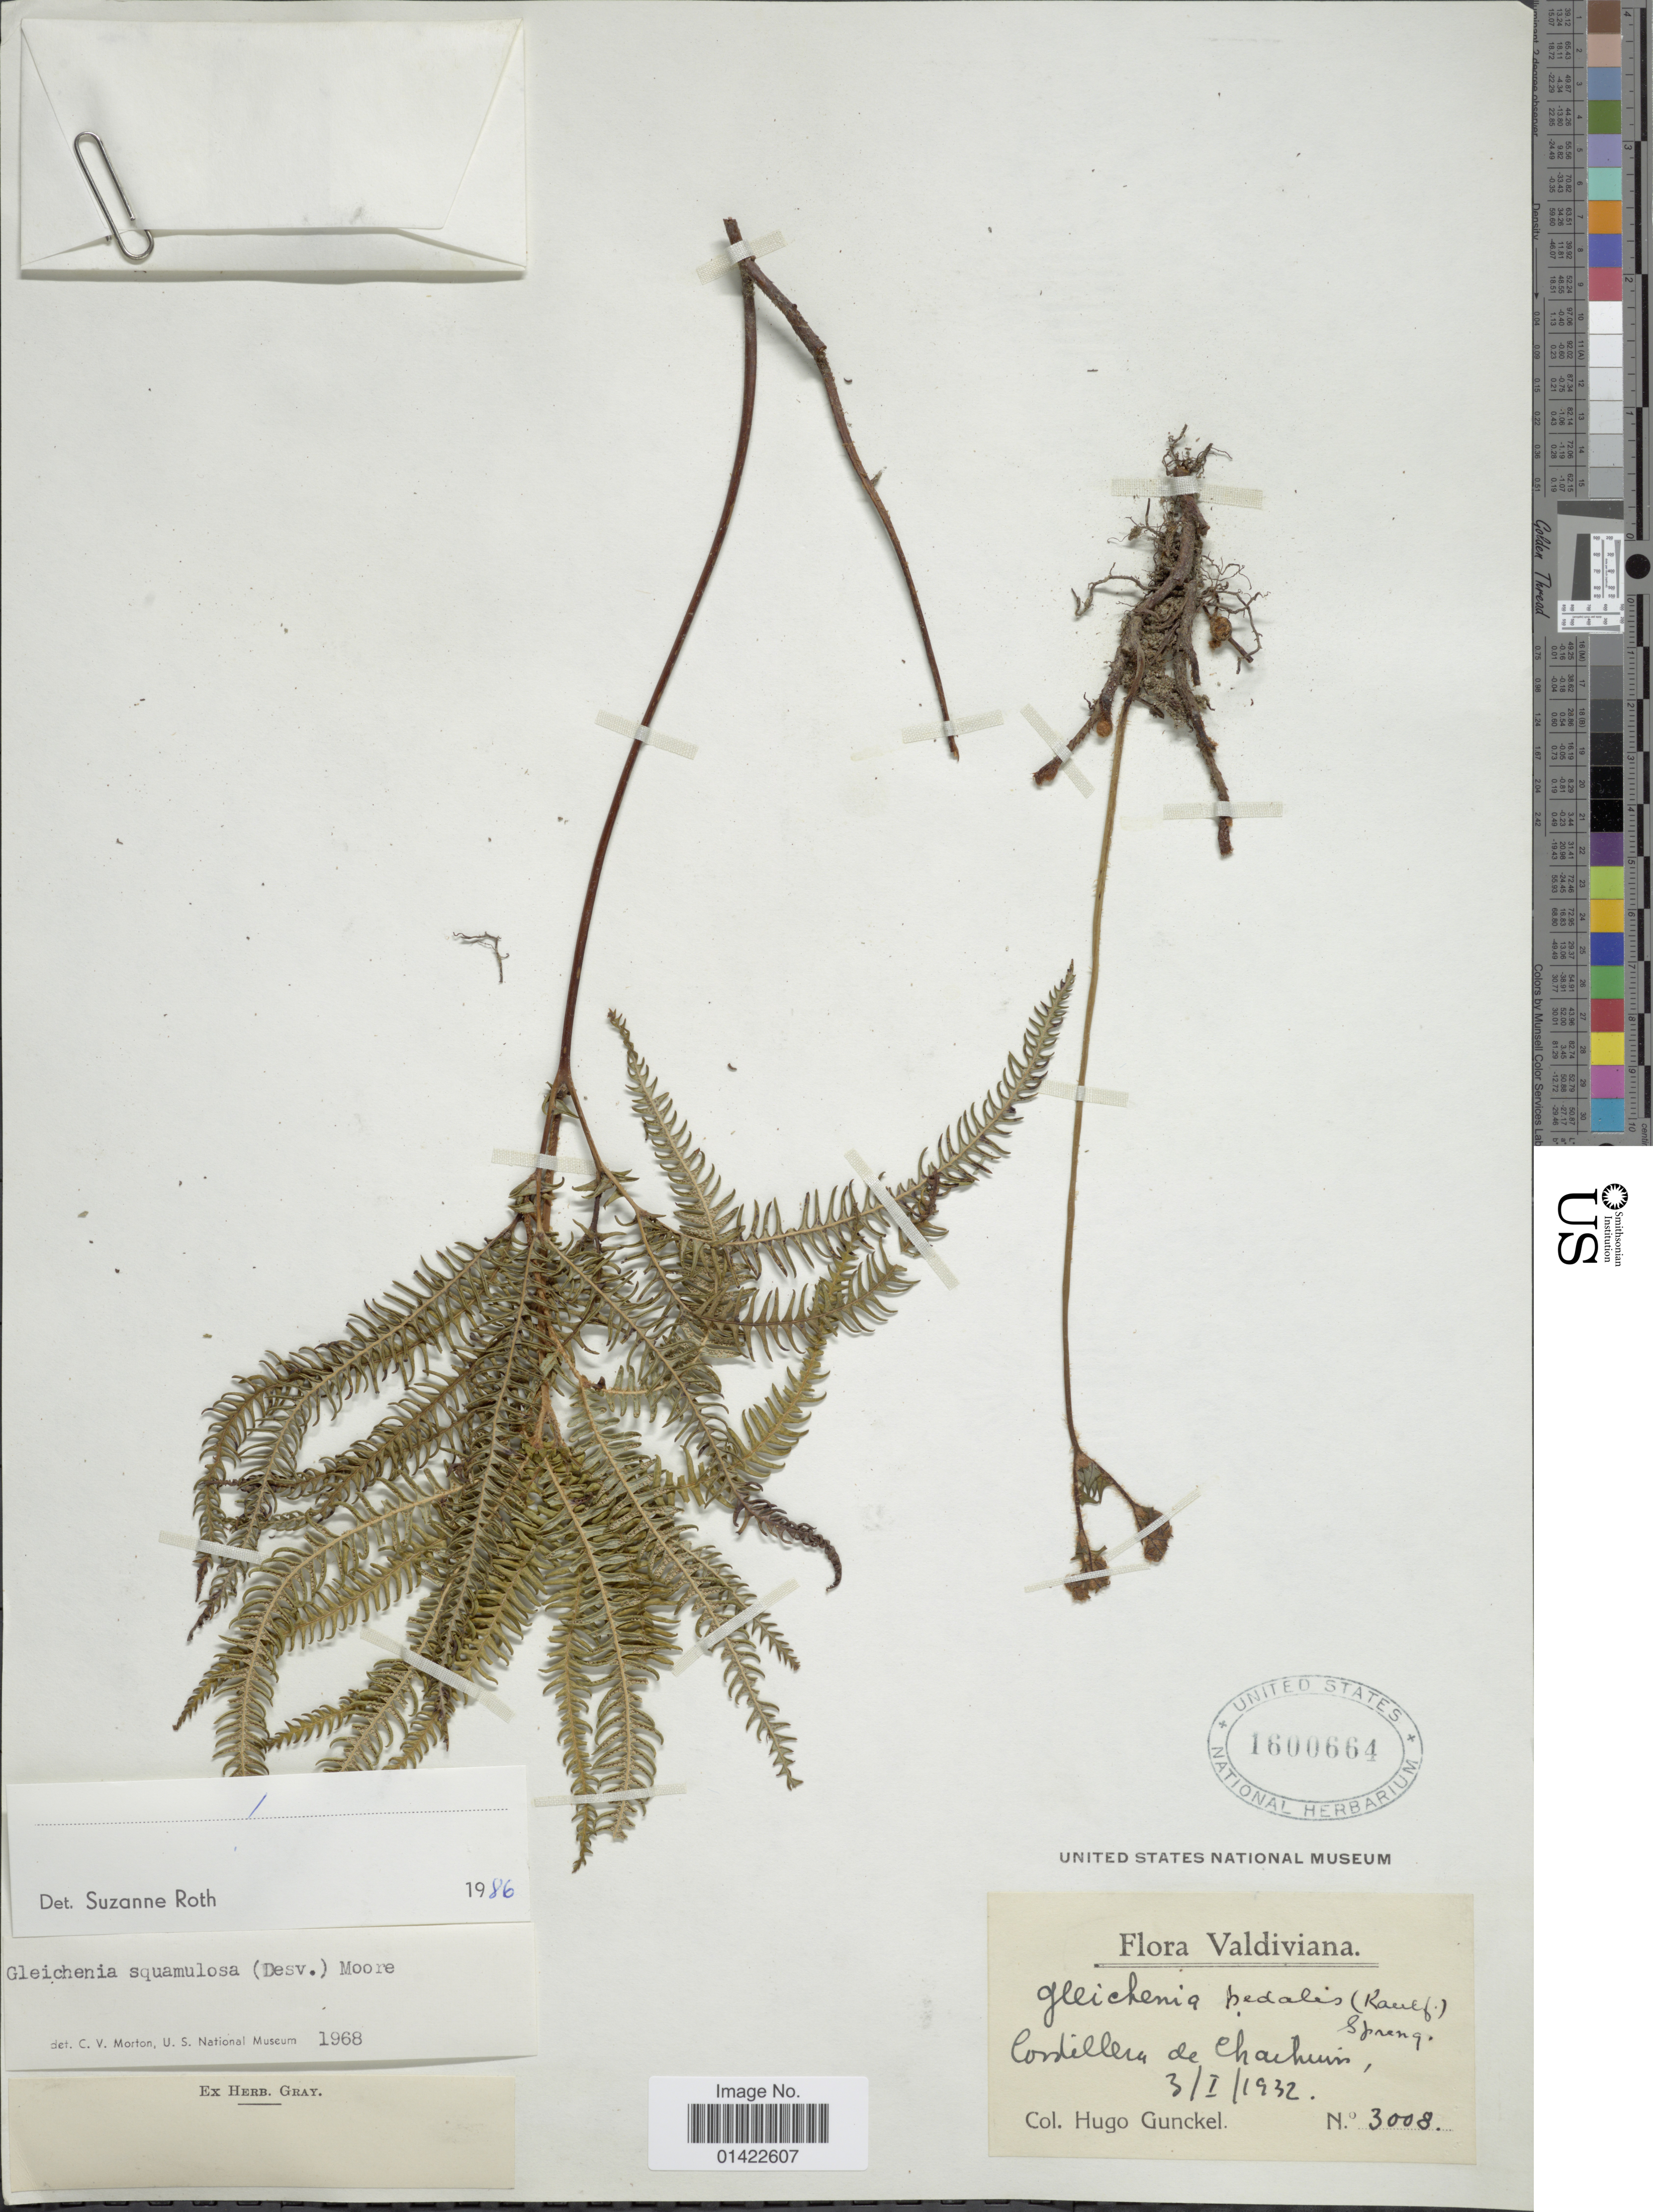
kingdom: Plantae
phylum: Tracheophyta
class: Polypodiopsida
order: Gleicheniales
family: Gleicheniaceae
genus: Sticherus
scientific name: Sticherus squamulosus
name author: (Desv.) Nakai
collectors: H. Gunckel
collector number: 3008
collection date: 1932-01-03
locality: Valdiviana. Cordillera de Chachum. [interpreted]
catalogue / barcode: US 1600664